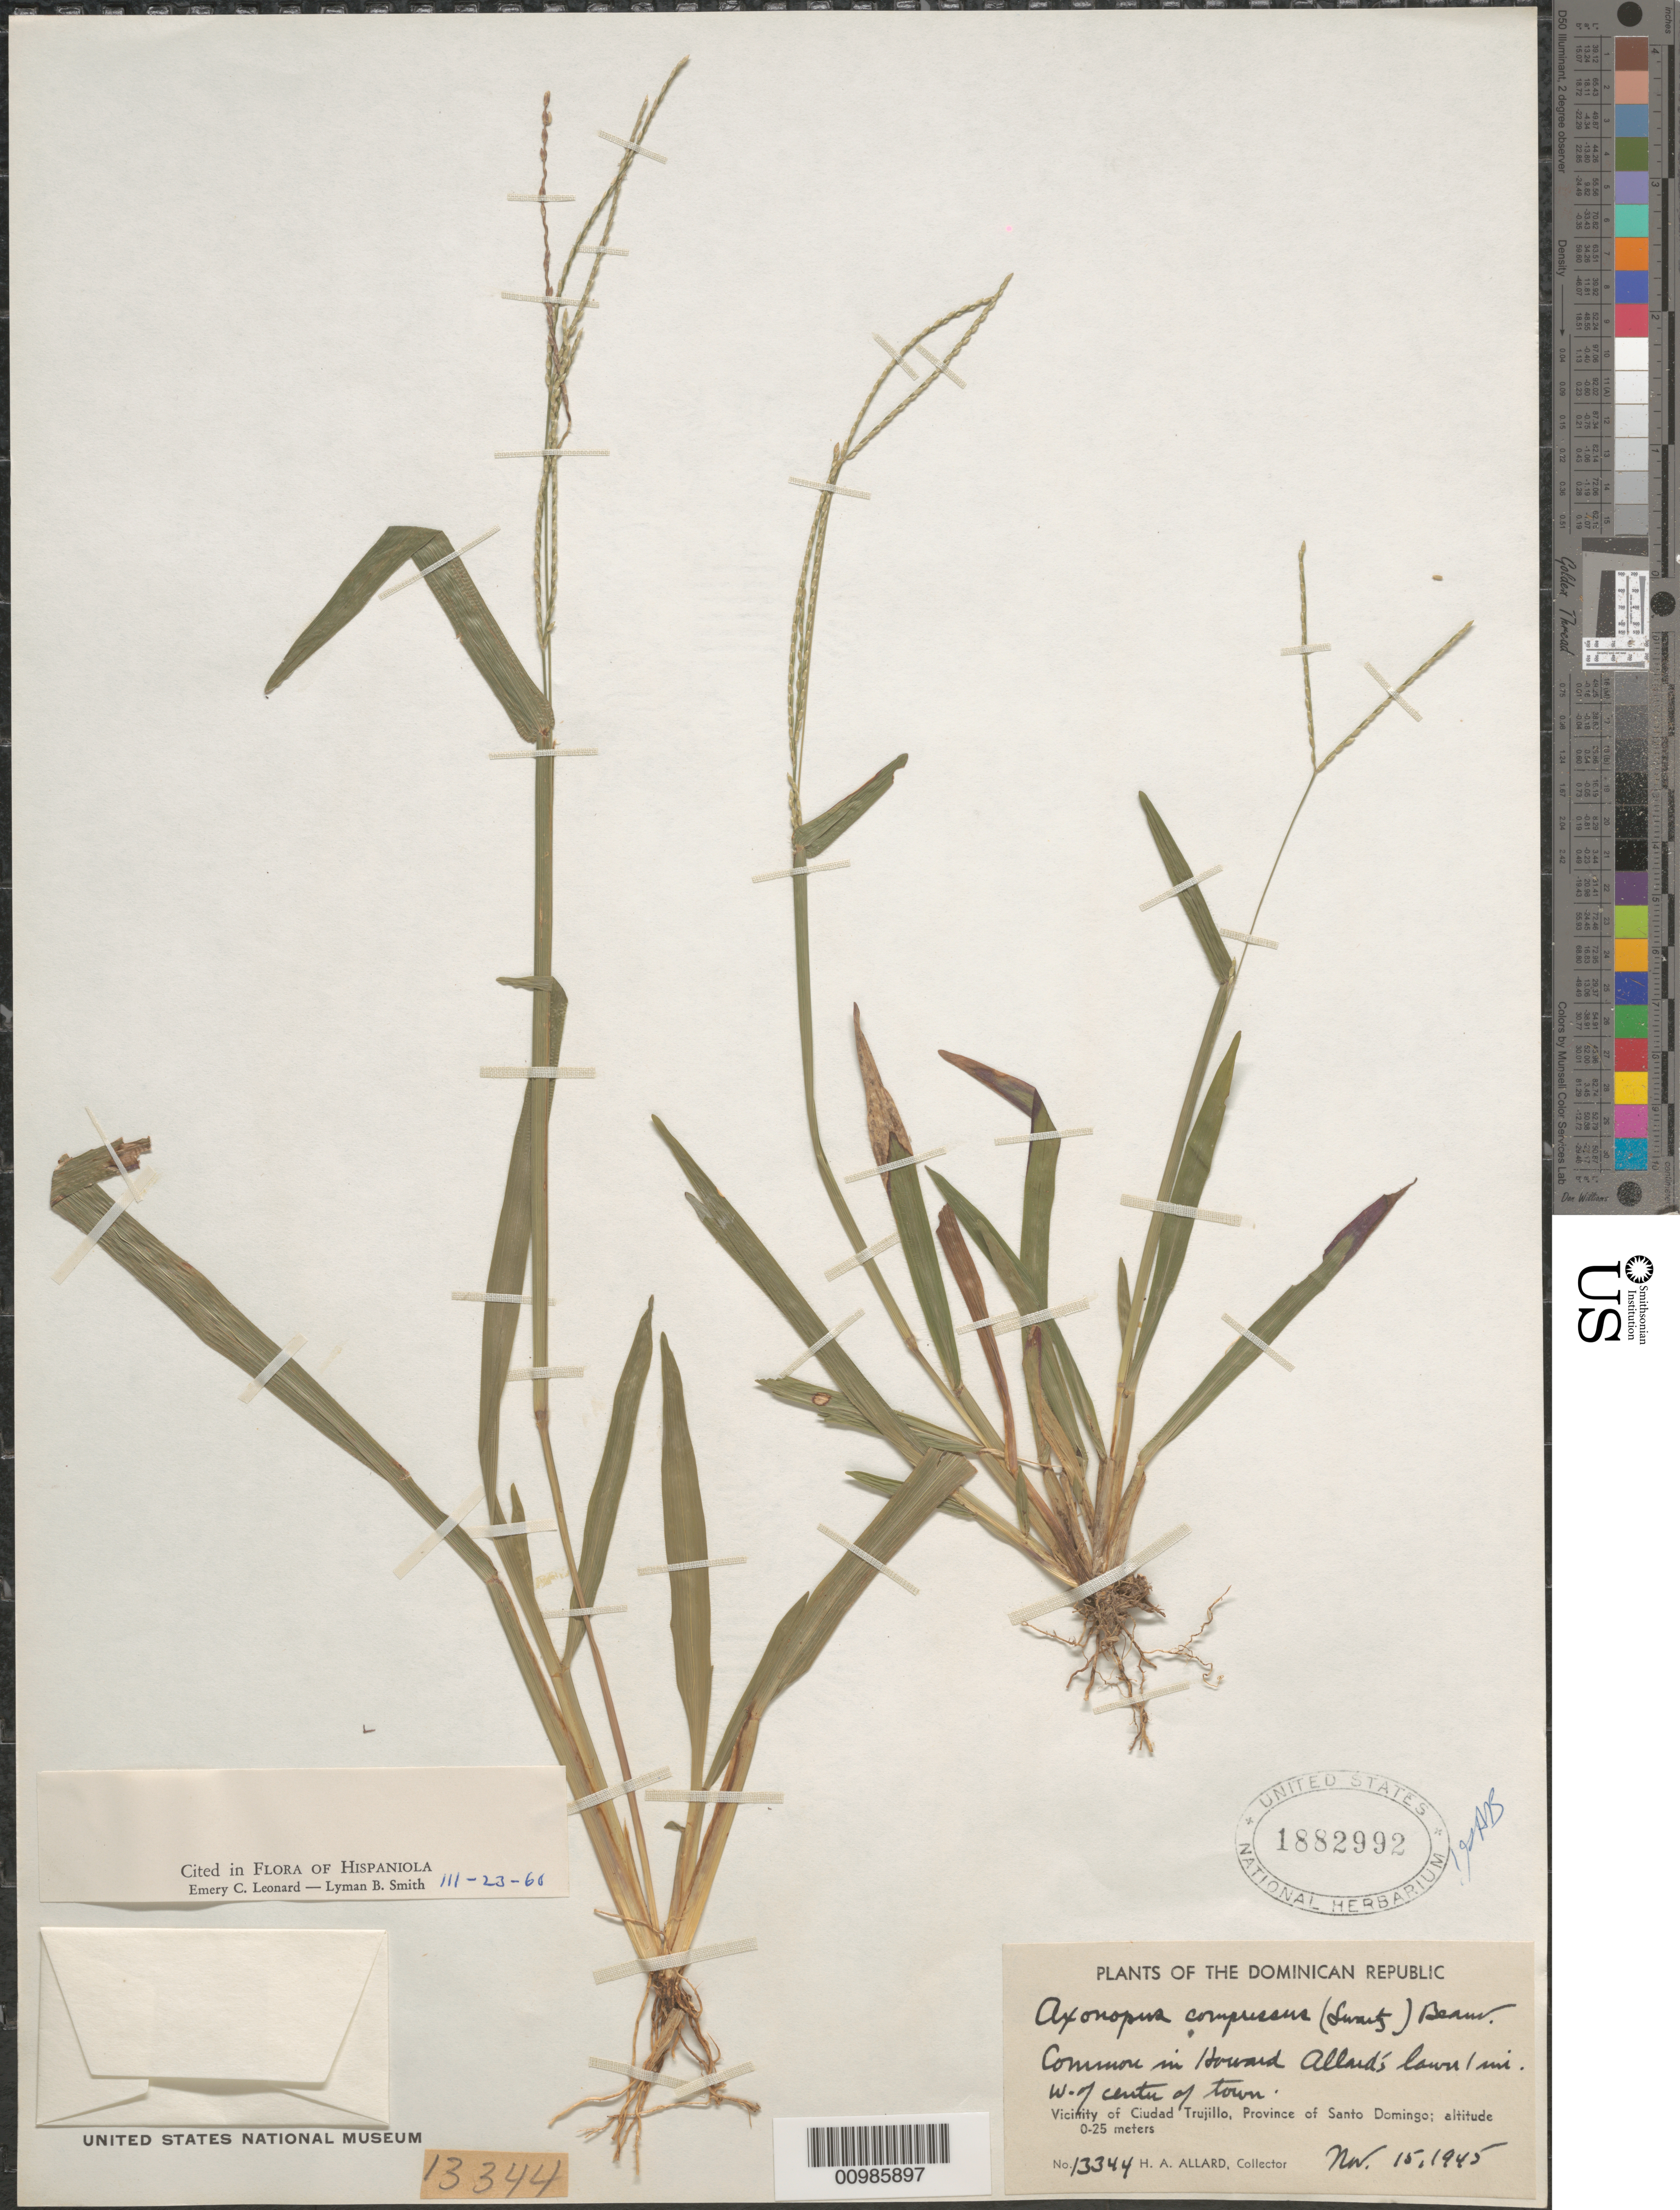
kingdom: Plantae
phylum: Tracheophyta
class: Liliopsida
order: Poales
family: Poaceae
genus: Axonopus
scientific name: Axonopus compressus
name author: (Sw.) P. Beauv.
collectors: H. A. Allard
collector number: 13344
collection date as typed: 15 Nov 1945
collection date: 1945-11-15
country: Dominican Republic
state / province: Distrito Nacional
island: Hispaniola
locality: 1 mile W. of center of Santo Domingo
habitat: common in lawn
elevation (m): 0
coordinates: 0 N, 0 E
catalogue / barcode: US 1882992